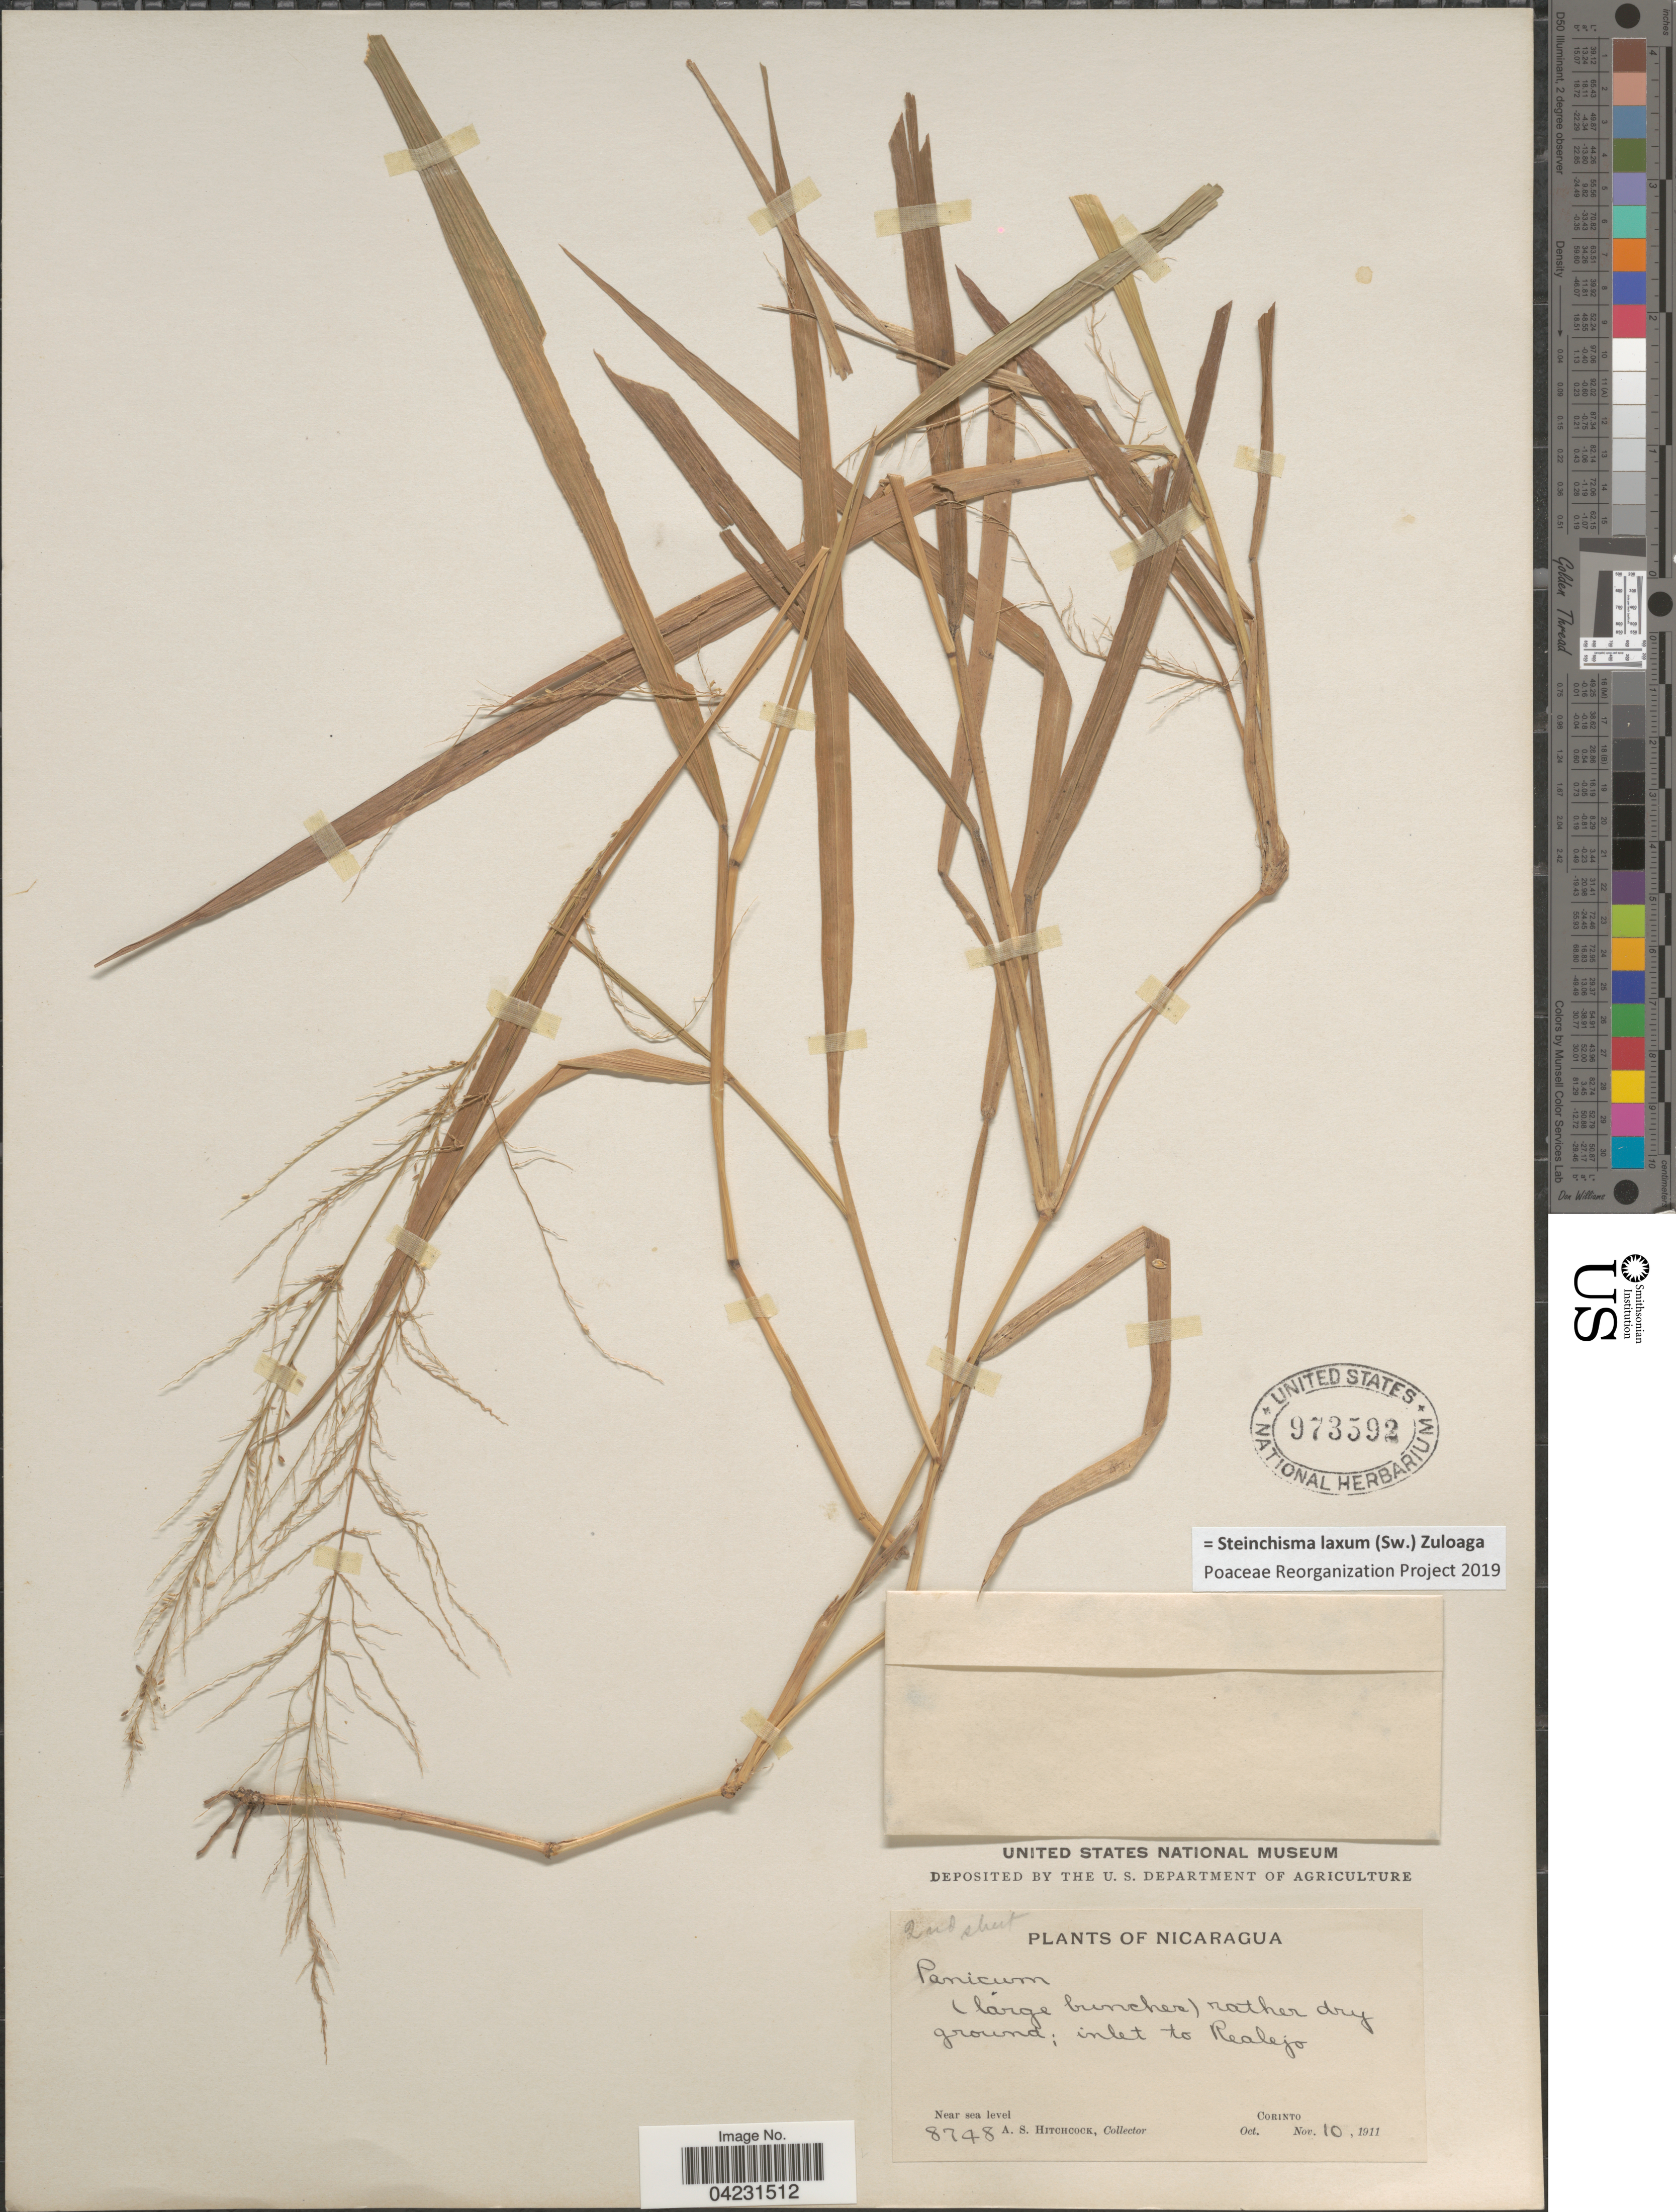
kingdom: Plantae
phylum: Tracheophyta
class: Liliopsida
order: Poales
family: Poaceae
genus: Steinchisma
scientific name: Steinchisma laxum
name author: (Sw.) Zuloaga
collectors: A. S. Hitchcock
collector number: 8748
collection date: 1911-11-10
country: Nicaragua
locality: Inlet to Realejo. Corinto.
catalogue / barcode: US 973592